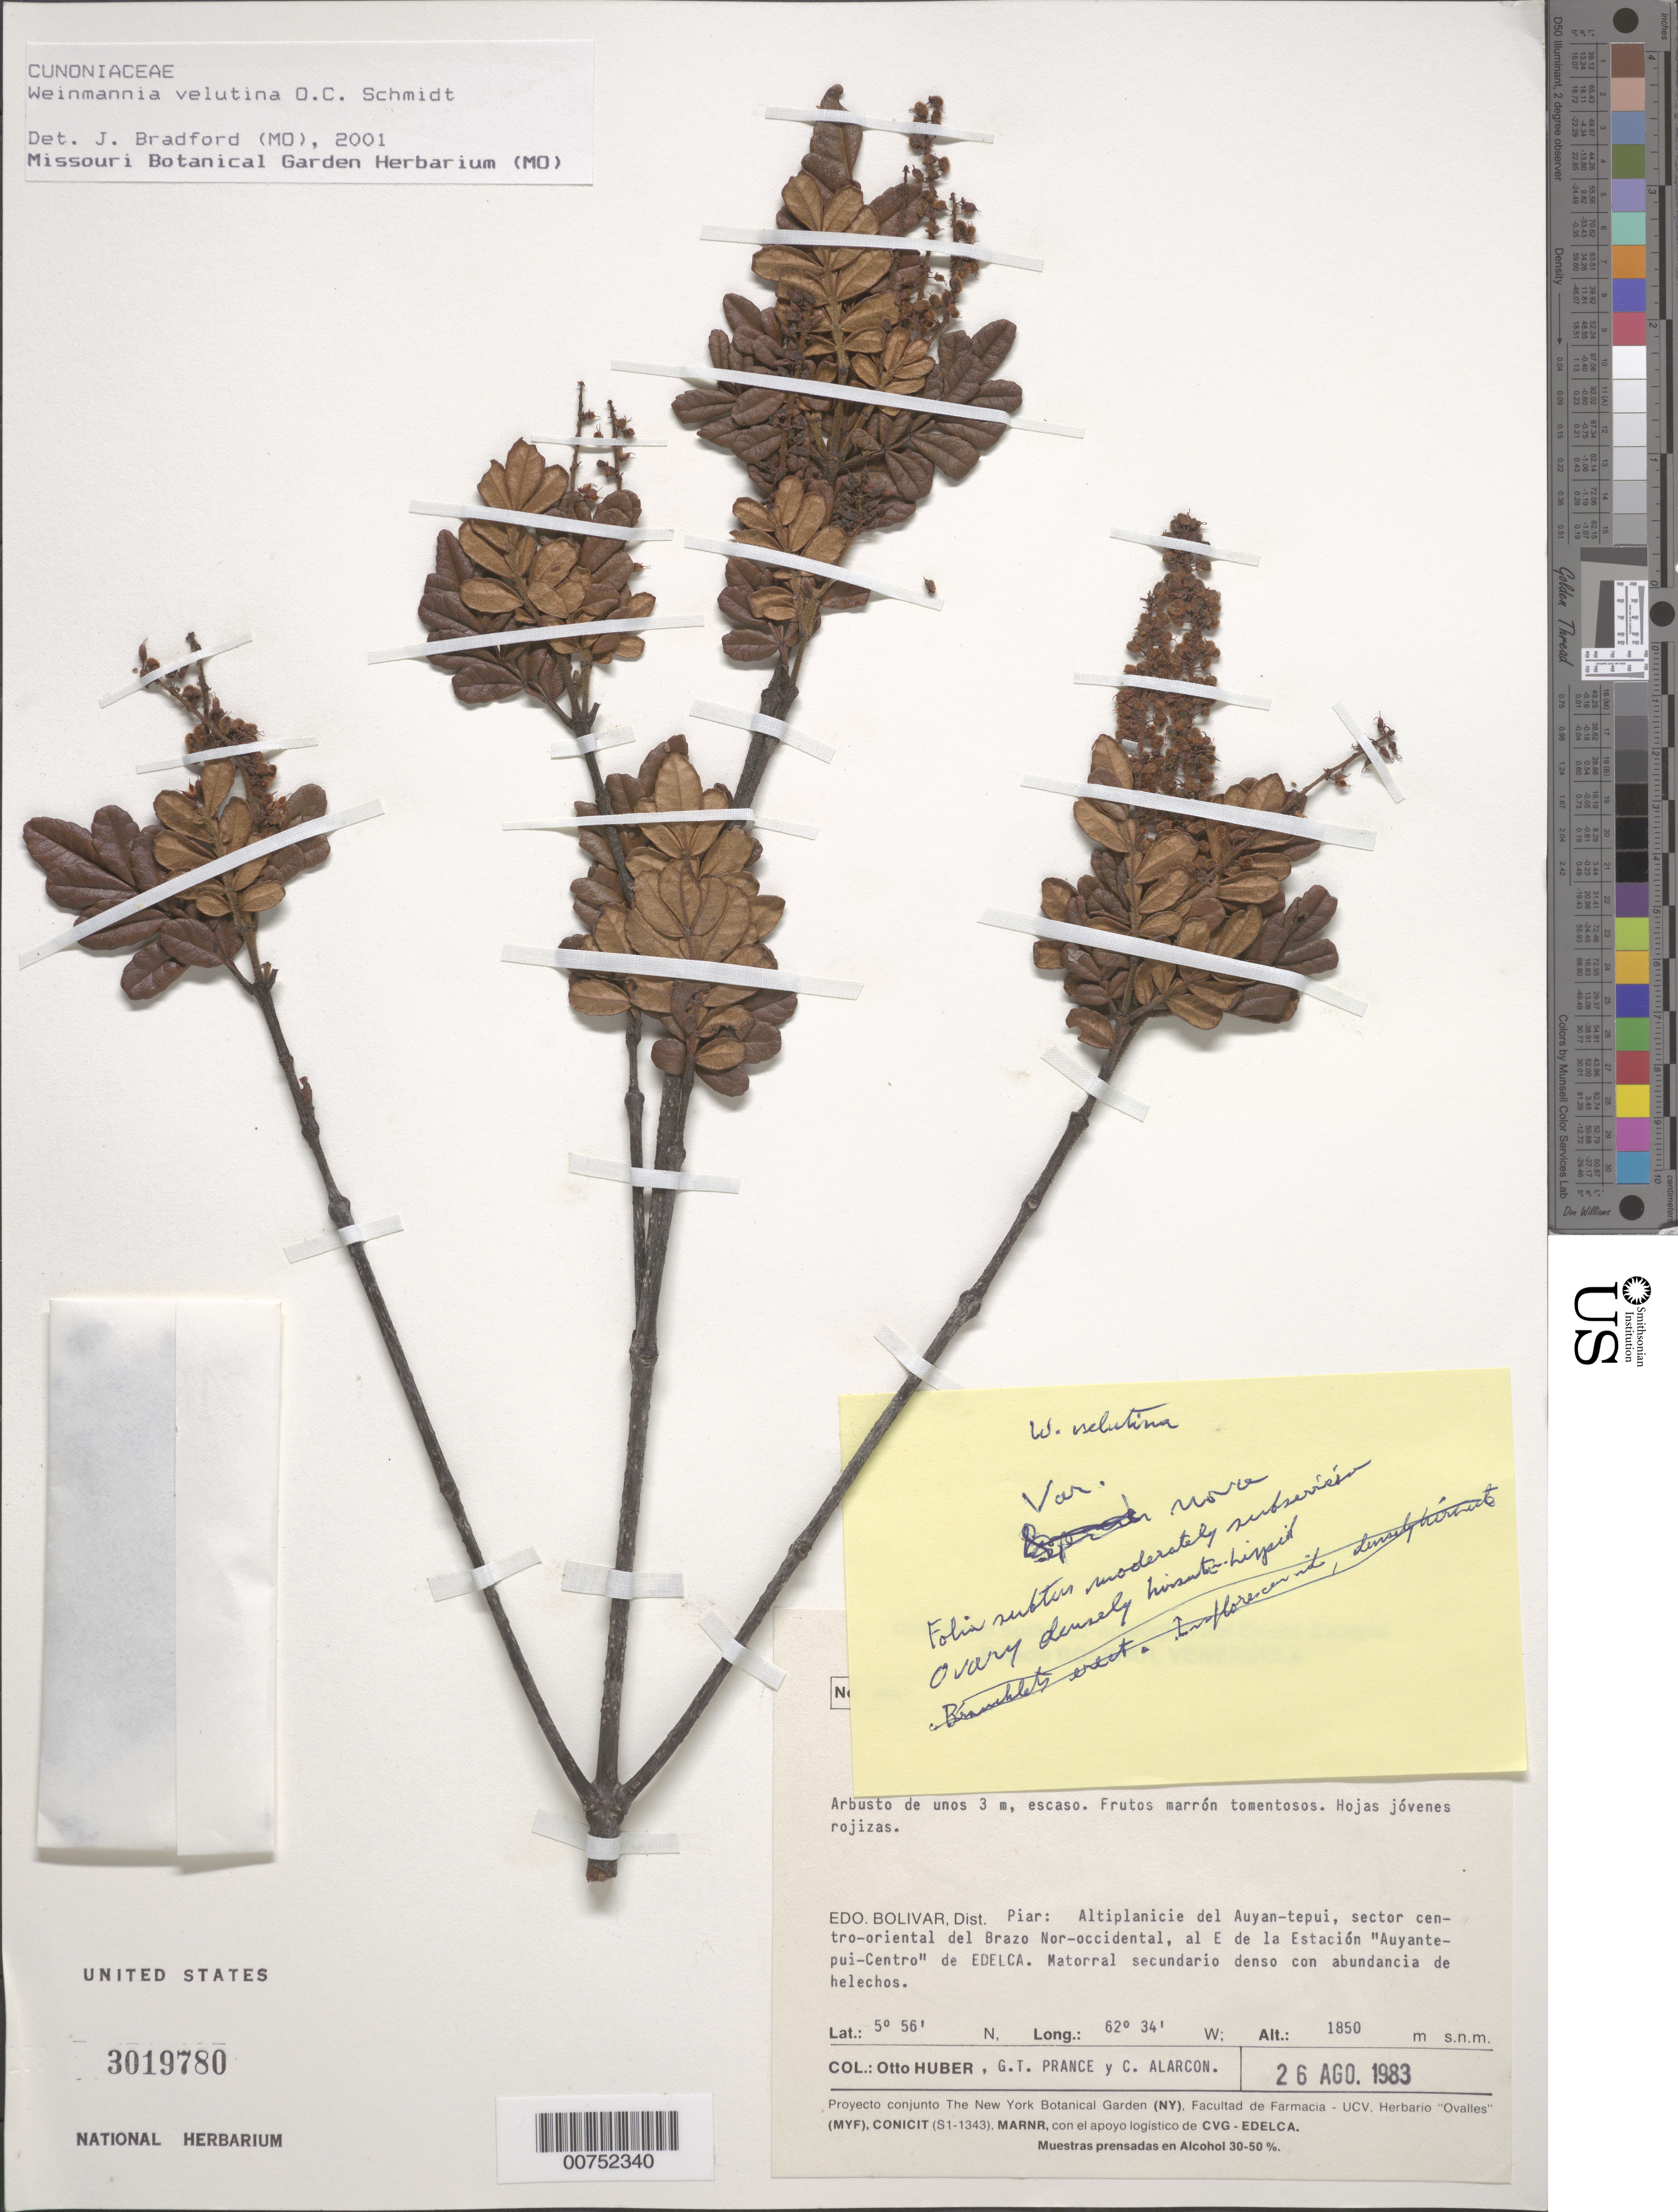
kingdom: Plantae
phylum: Tracheophyta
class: Magnoliopsida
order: Oxalidales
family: Cunoniaceae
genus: Weinmannia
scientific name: Weinmannia velutina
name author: O.C. Schmidt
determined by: Bradford, J. C.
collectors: O. Huber, G. T. Prance & C. Alarcon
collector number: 8047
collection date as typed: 26-Aug-83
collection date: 1983-08-26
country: Venezuela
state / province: Bolívar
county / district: Piar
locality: Auyan-tepuí, sector centro-oriental del Brazo Nor-occidental, al E de la Estacion "Auyantepuí-Centro" de EDELCA.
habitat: Matorral secundario denso con abundancia de helechos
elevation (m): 1850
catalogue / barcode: US 3019780